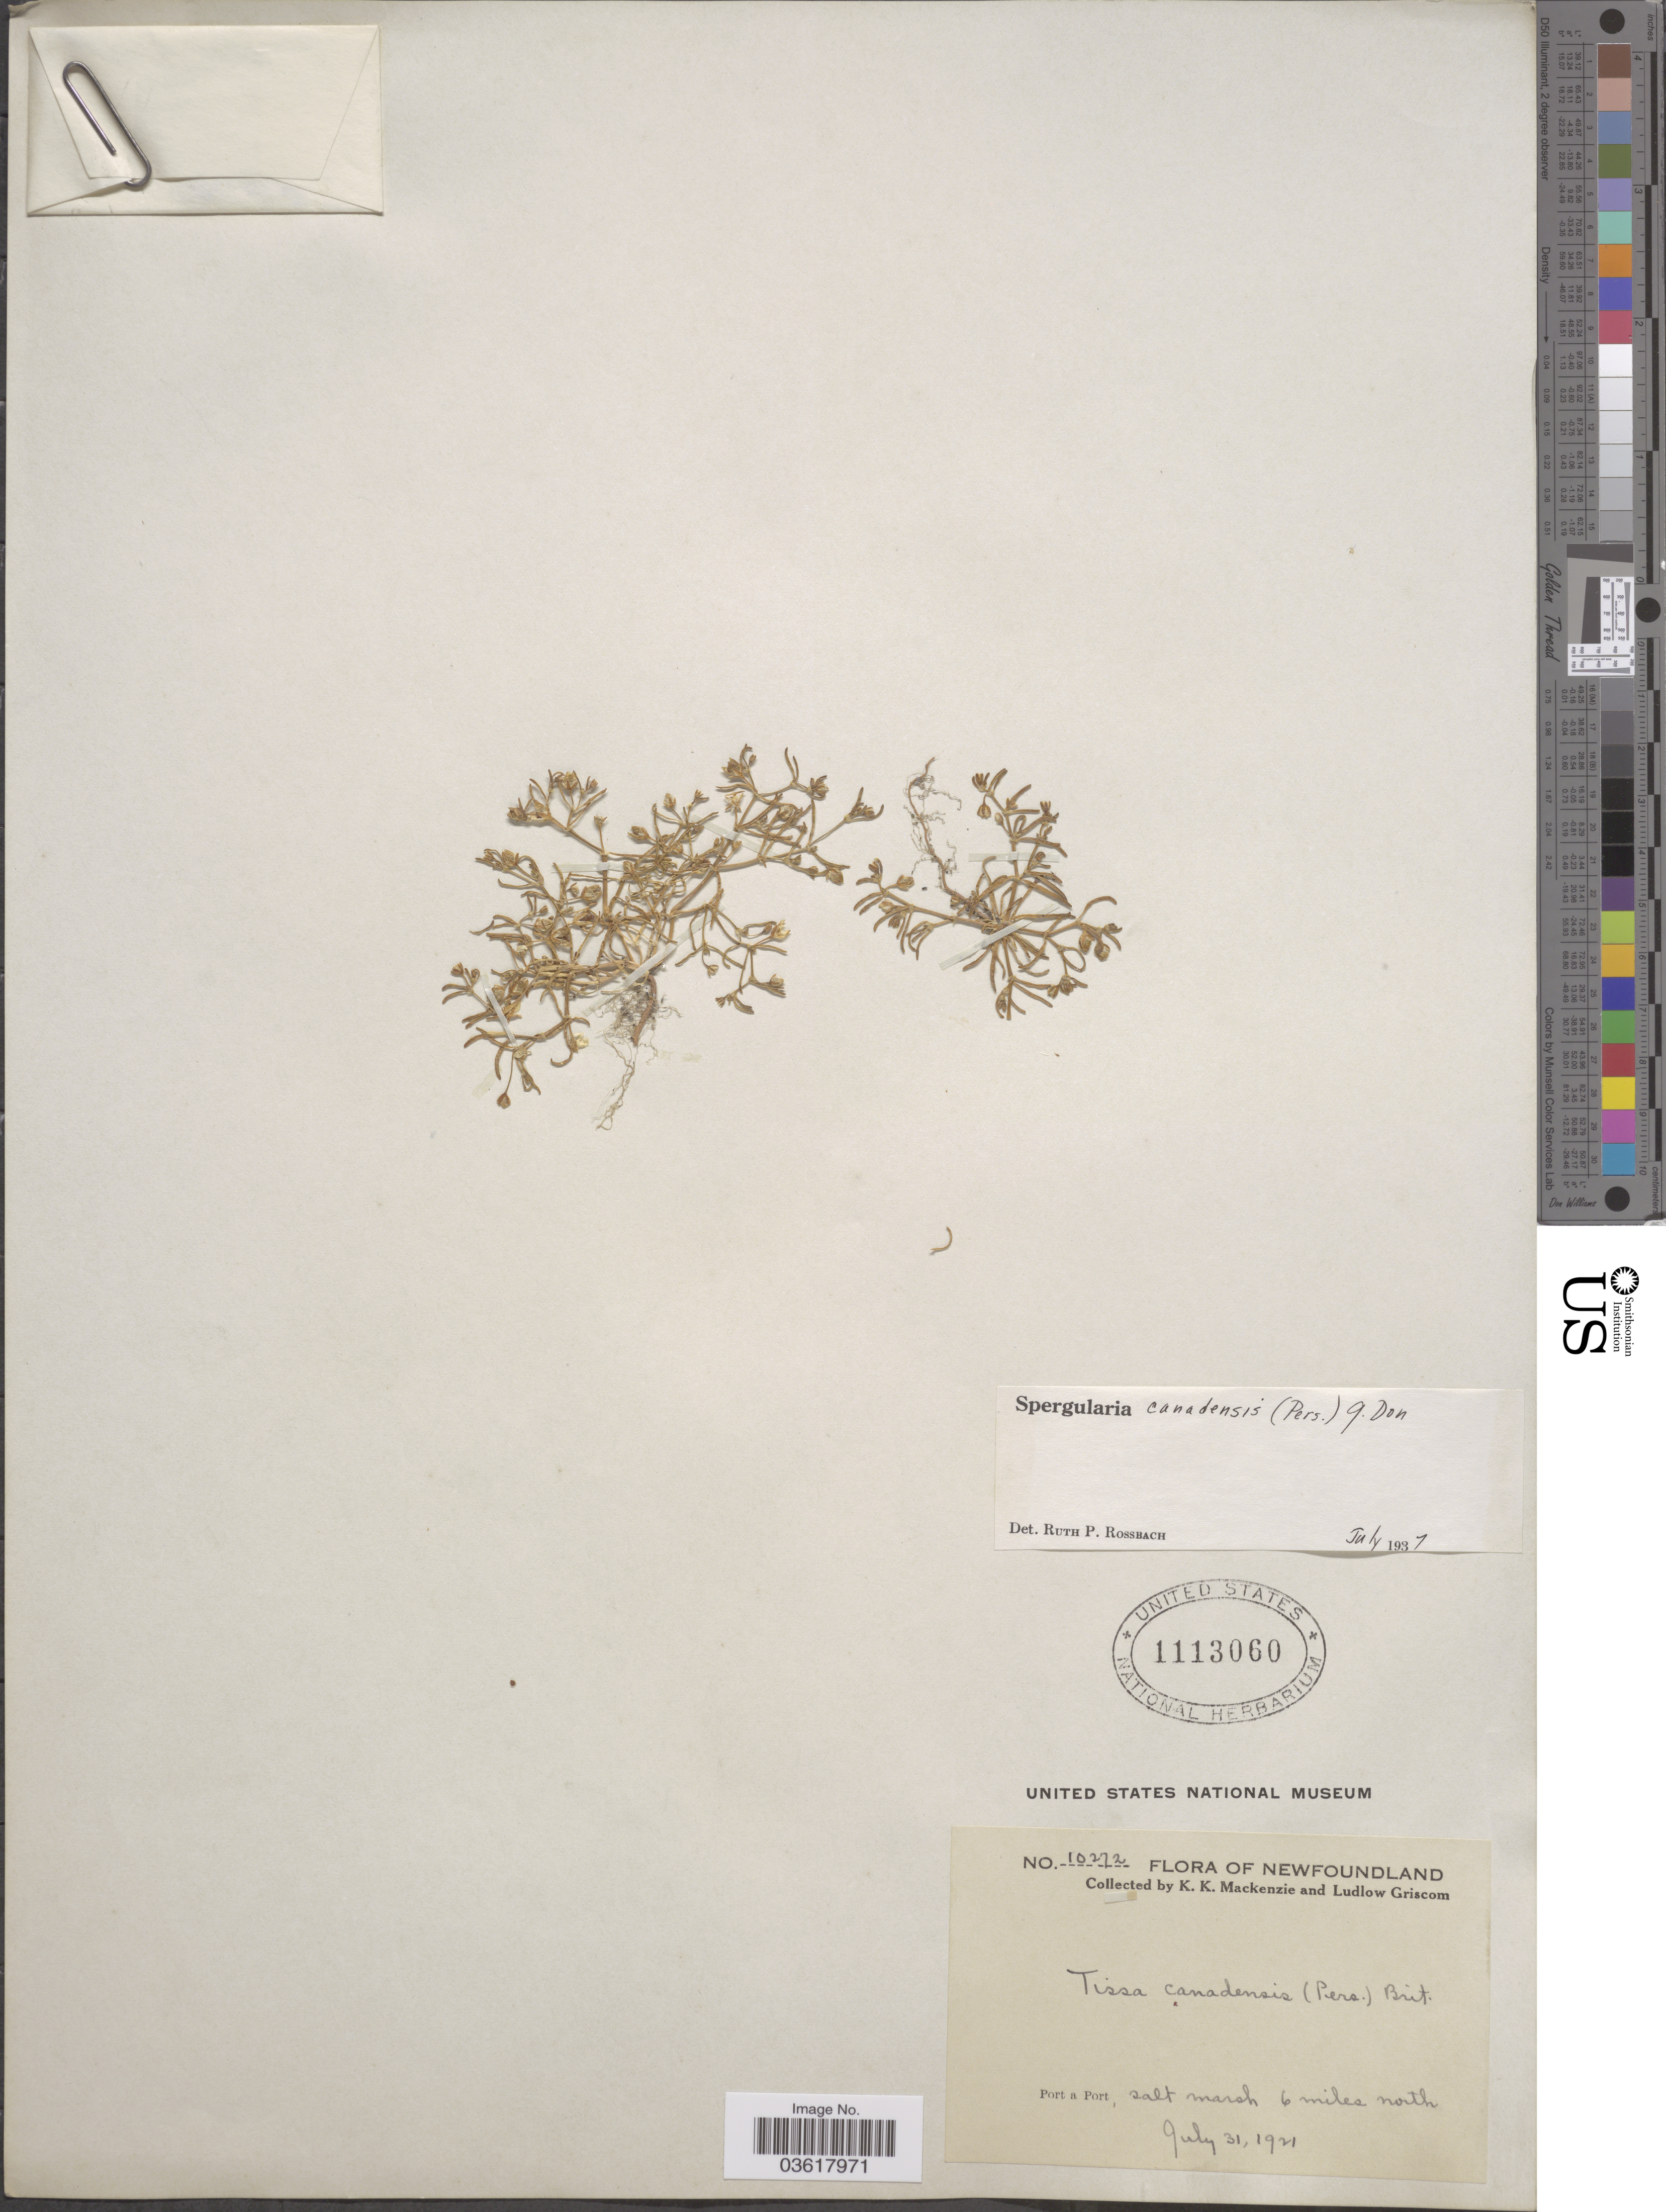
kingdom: Plantae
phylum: Tracheophyta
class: Magnoliopsida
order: Caryophyllales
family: Caryophyllaceae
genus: Spergularia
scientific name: Spergularia canadensis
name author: (Pers.) G. Don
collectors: K. K. Mackenzie & L. Griscom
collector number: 10272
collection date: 1921-07-31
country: Canada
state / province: Newfoundland and Labrador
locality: Port a Port, salt marsh 6 miles north.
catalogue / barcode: US 1113060